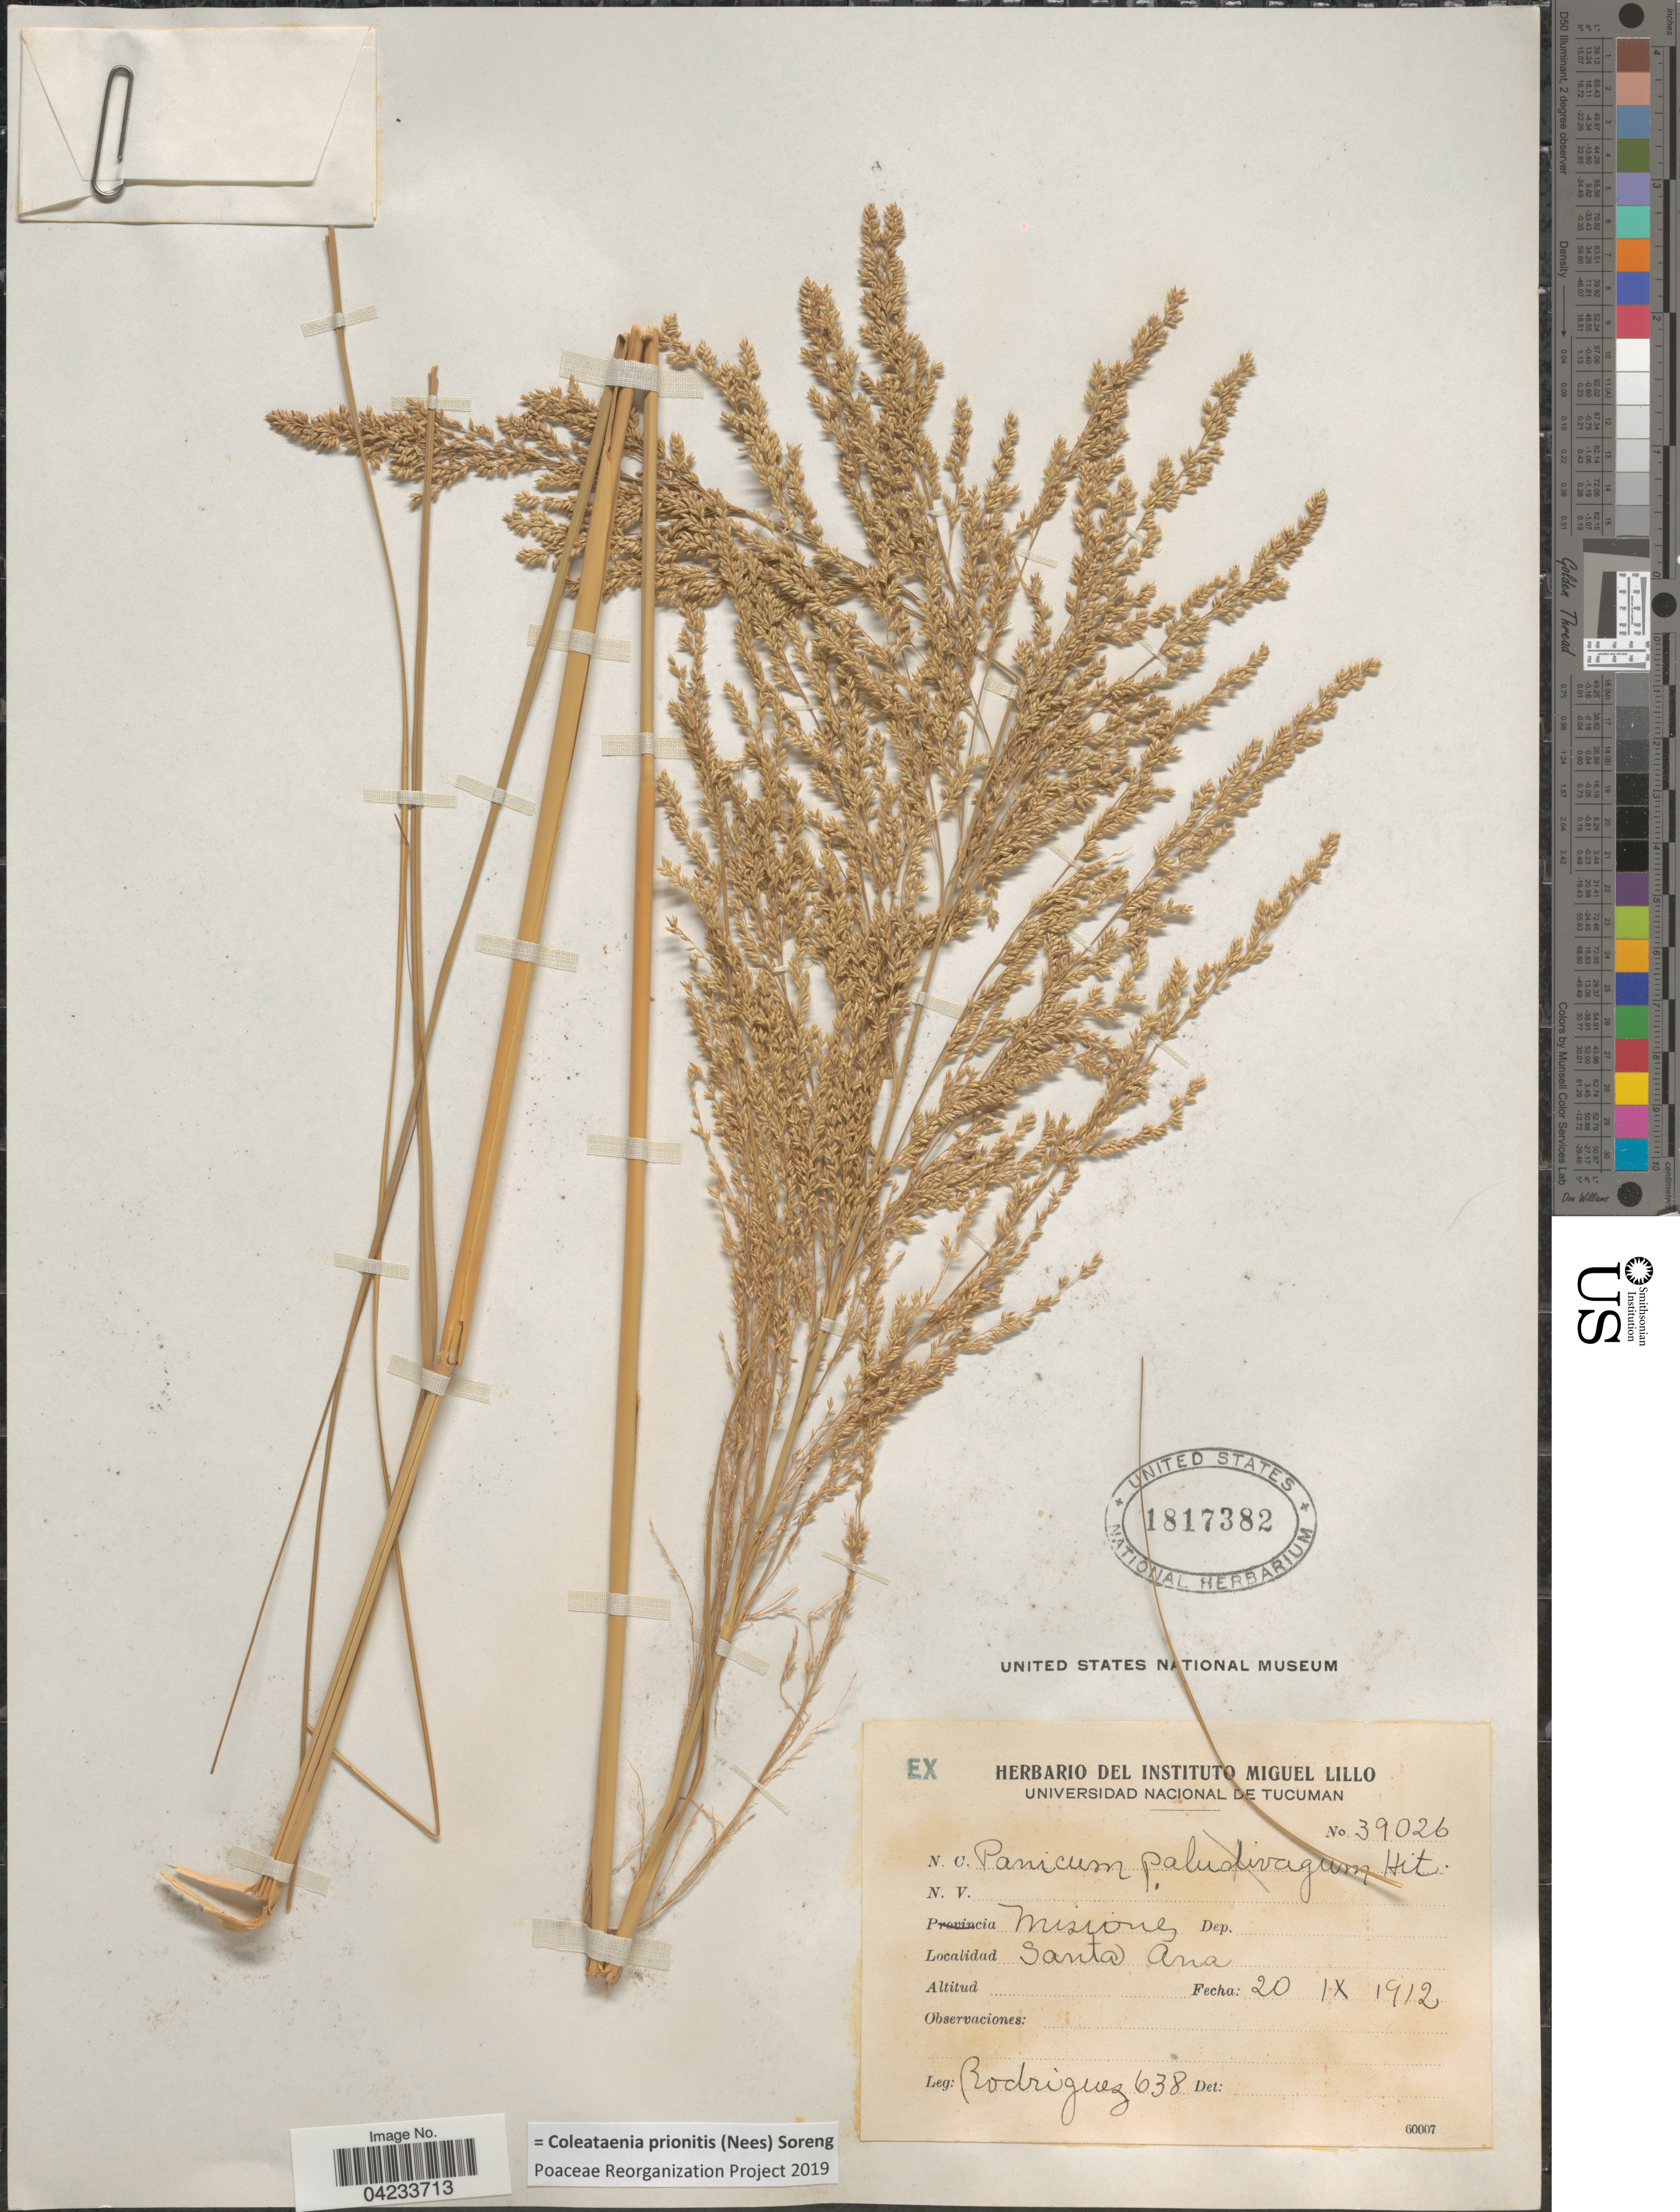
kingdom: Plantae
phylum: Tracheophyta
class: Liliopsida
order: Poales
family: Poaceae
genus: Coleataenia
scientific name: Coleataenia prionitis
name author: (Nees) Soreng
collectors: Rodriguez, --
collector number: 638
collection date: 1912-09-20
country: Argentina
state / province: Misiones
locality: Santa Ana.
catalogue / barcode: US 1817382